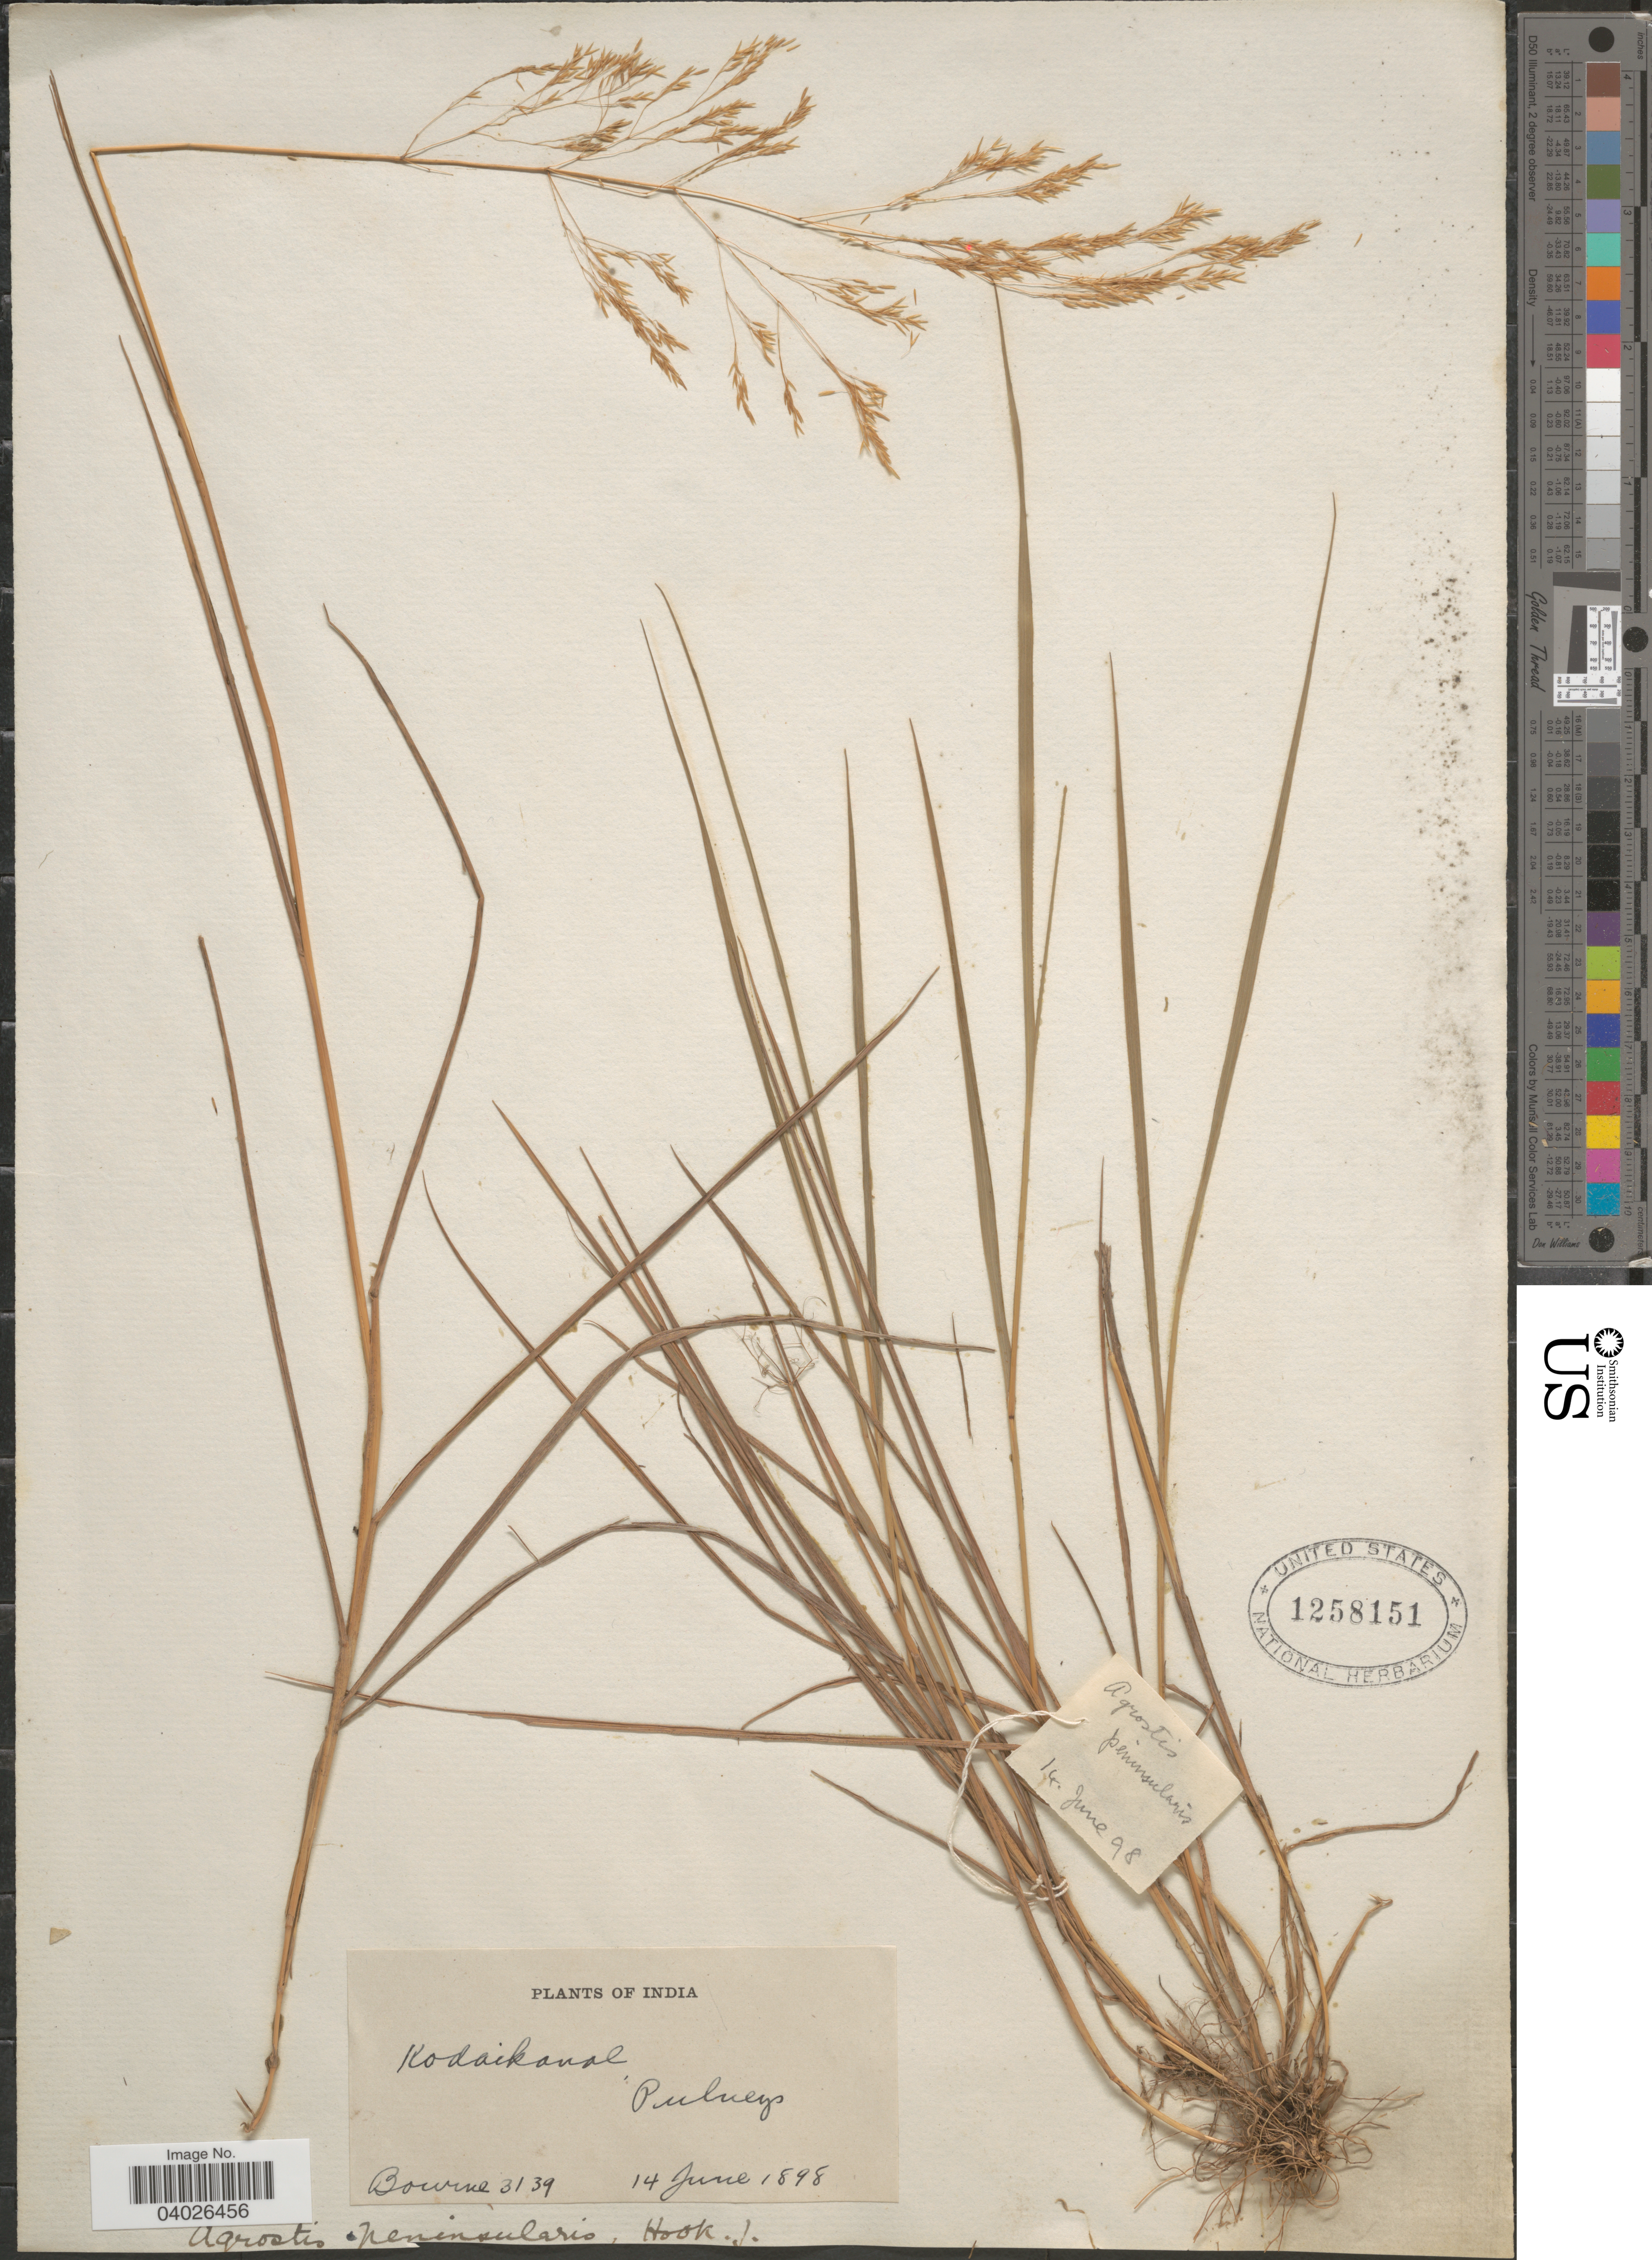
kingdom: Plantae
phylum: Tracheophyta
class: Liliopsida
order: Poales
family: Poaceae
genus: Agrostis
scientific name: Agrostis peninsularis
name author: Hook. f.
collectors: -- Bourne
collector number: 3139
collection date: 1898-06-14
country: India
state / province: Tamil Nadu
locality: Kodaikanal. Pulneys.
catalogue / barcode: US 1258151